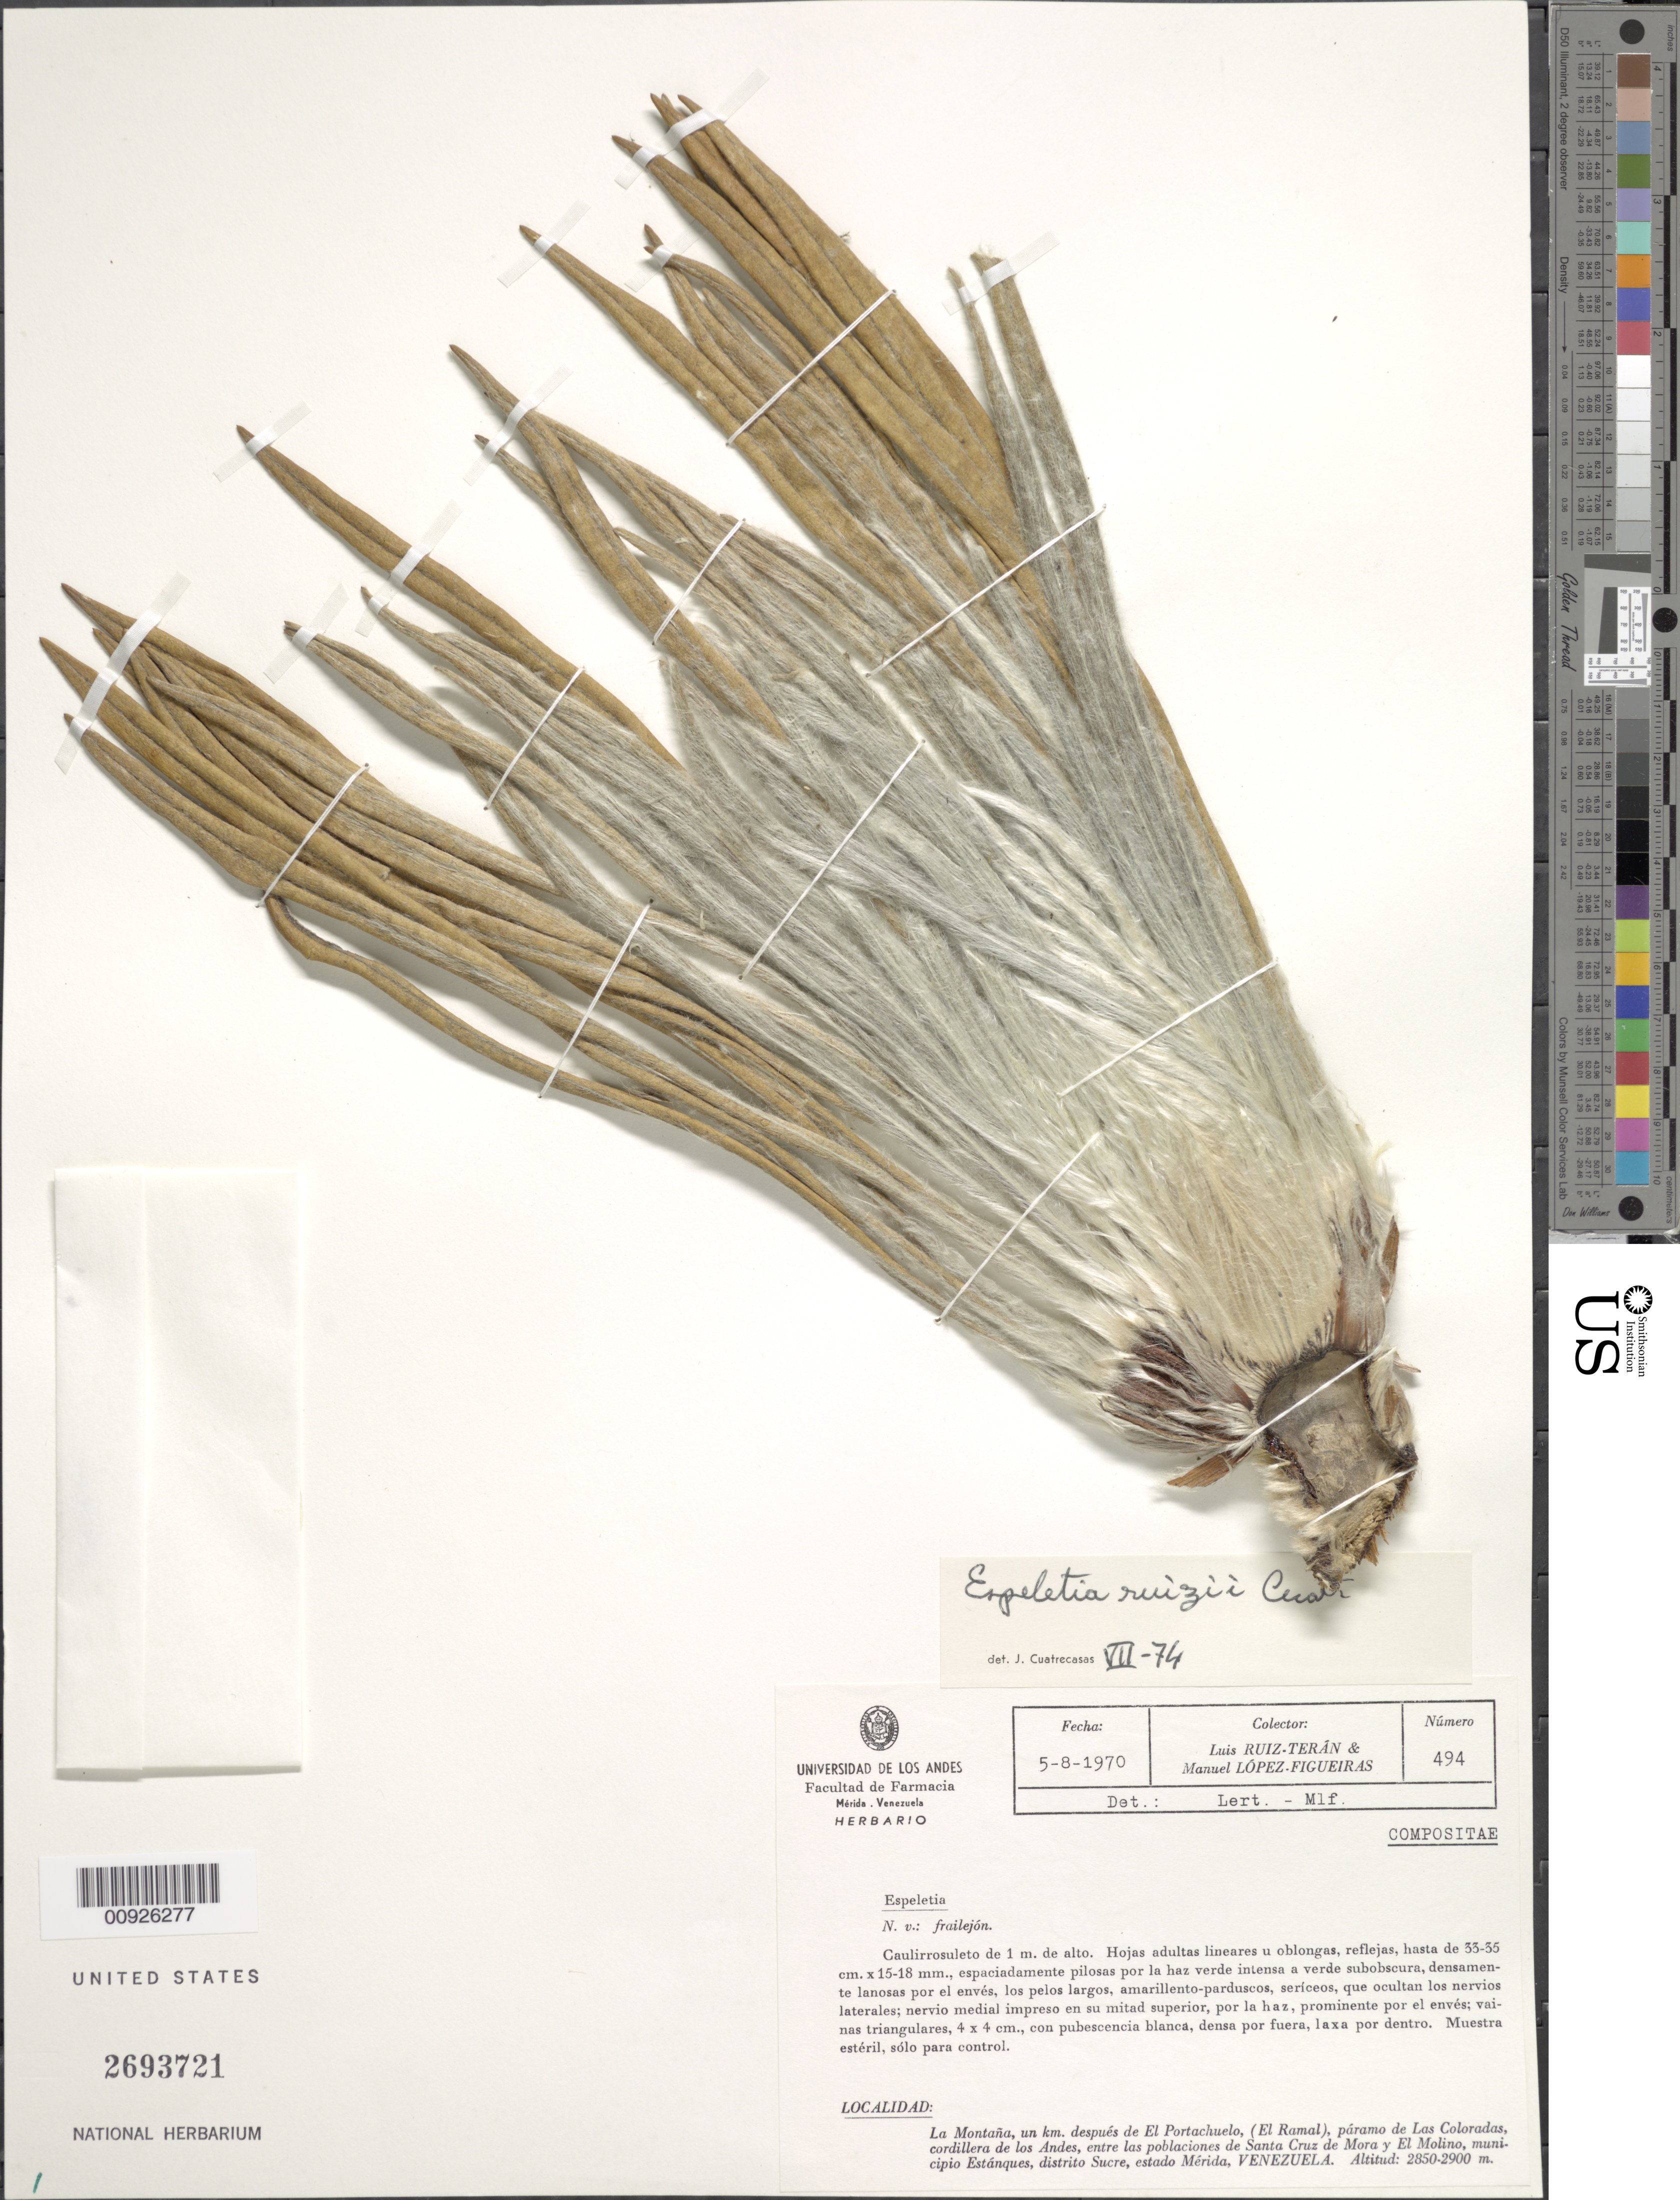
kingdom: Plantae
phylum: Tracheophyta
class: Magnoliopsida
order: Asterales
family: Asteraceae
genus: Ruilopezia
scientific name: Ruilopezia ruizii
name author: (Cuatrec.) Cuatrec.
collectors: L. E. Ruíz-Terán & M. López Figueiras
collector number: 494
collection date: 1970-08-05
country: Venezuela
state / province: Mérida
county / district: Sucre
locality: P. de las Coloradas. La Montaña, 1 km después del Portachuelo, (El ramal), entre las poblaciones de Santa Cruz de Mora y el Molino, M. Estanques.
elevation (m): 2850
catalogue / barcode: US 2693721